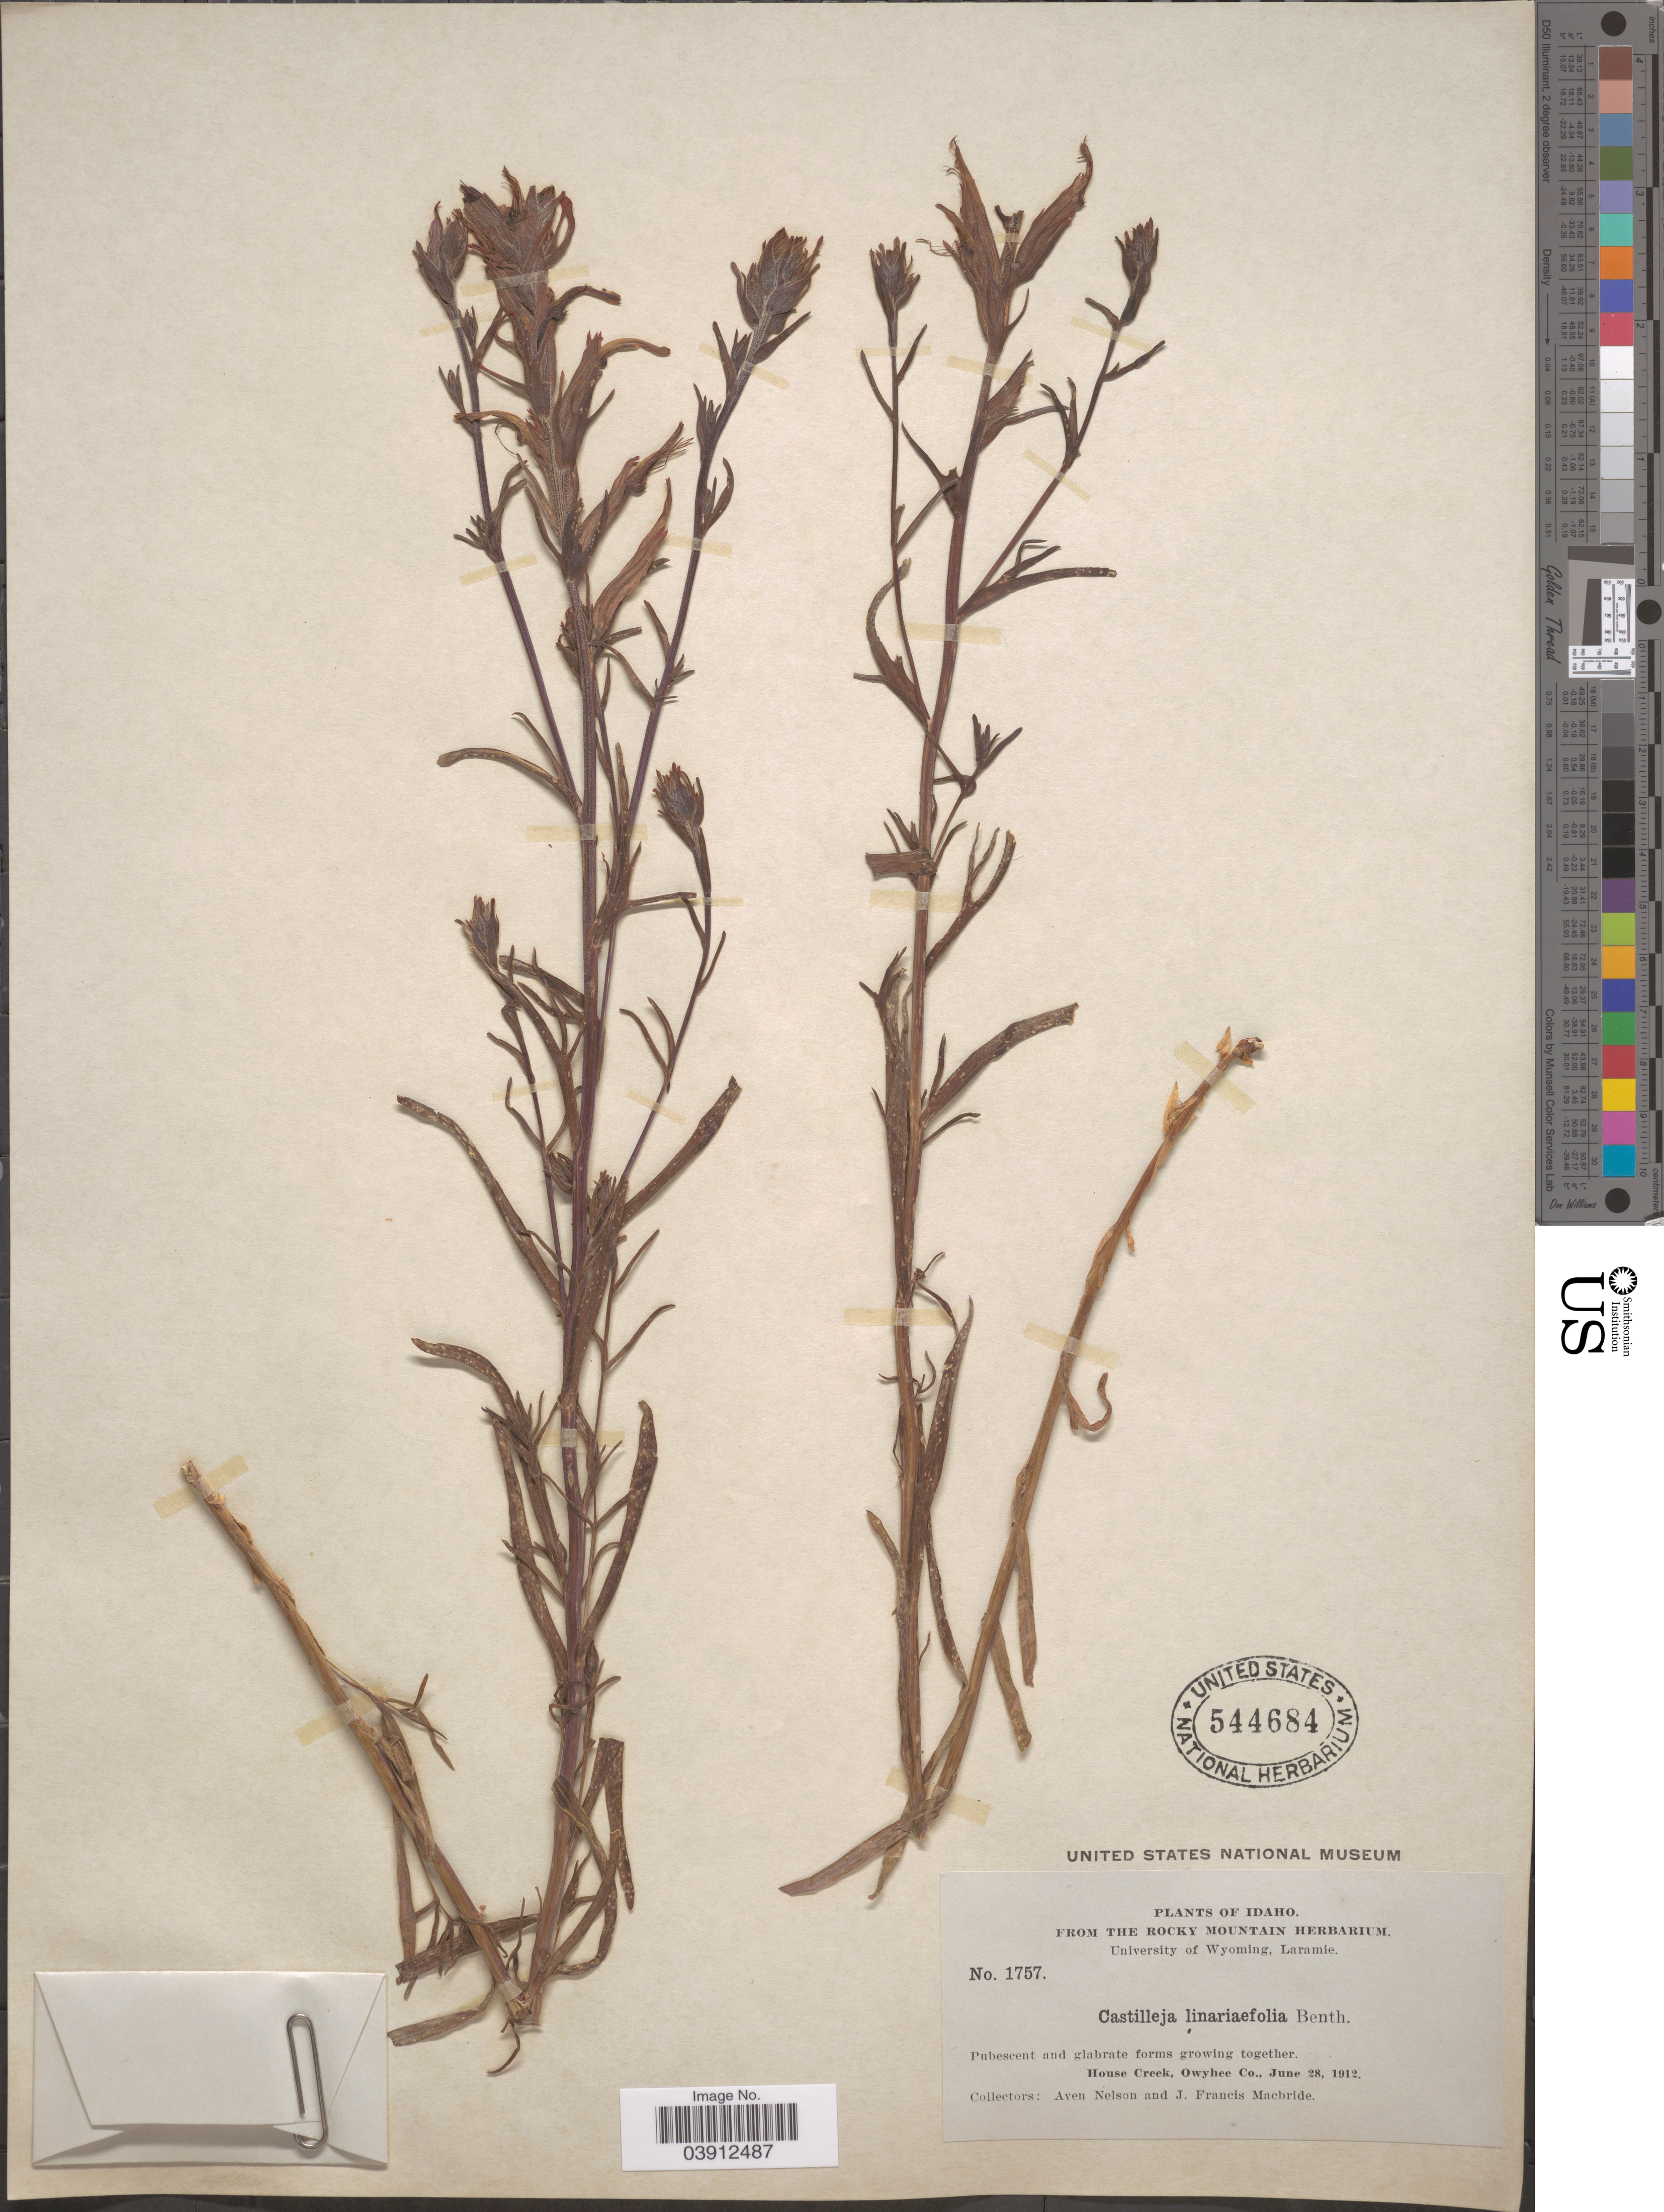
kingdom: Plantae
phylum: Tracheophyta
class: Magnoliopsida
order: Lamiales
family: Orobanchaceae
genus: Castilleja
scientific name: Castilleja linariifolia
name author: Benth.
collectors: A. Nelson & J. F. Macbride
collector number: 1757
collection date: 1912-06-28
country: United States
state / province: Idaho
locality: House Creek, Owyhee Co.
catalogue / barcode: US 544684